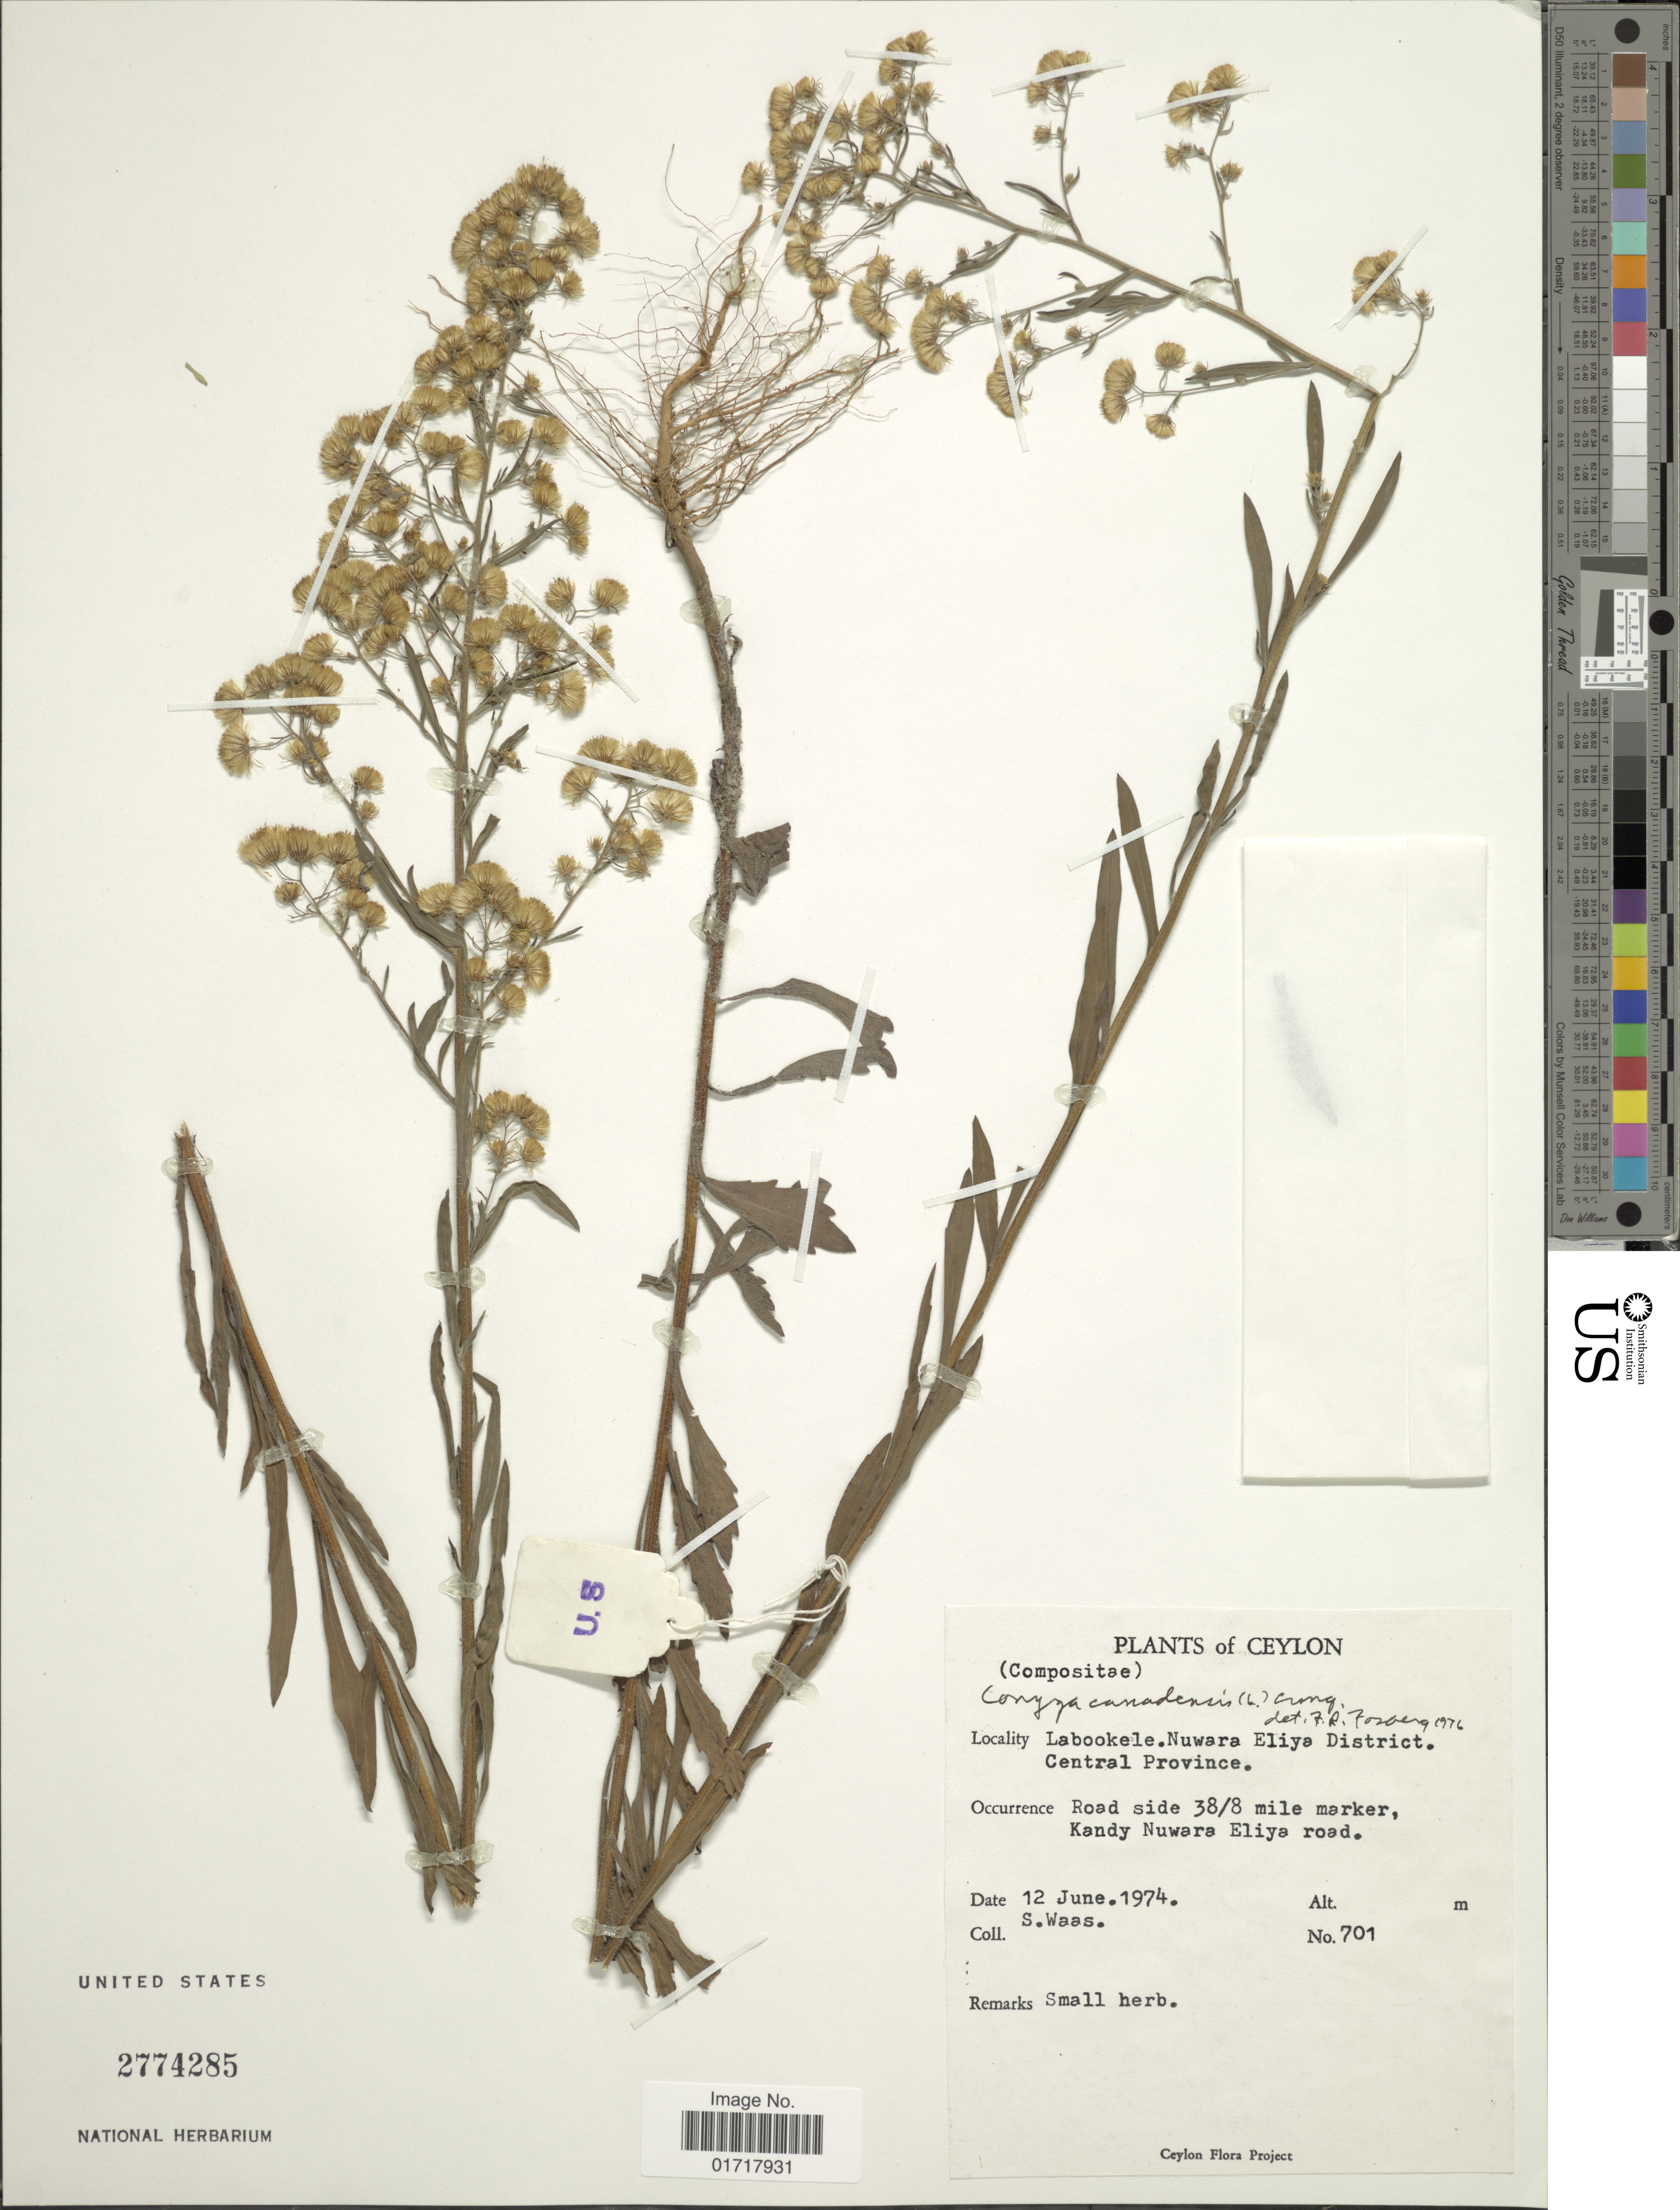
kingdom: Plantae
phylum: Tracheophyta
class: Magnoliopsida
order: Asterales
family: Asteraceae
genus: Conyza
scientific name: Conyza canadensis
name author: (L.) Cronq.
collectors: S. Waas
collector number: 701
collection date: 1974-06-12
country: Sri Lanka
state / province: Central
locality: Ceylon, Labookele. Nuwara Eliya District, Central Province. Road side 38/8 mile marker, Kandy Nuwara Eliya road.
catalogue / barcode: US 2774285